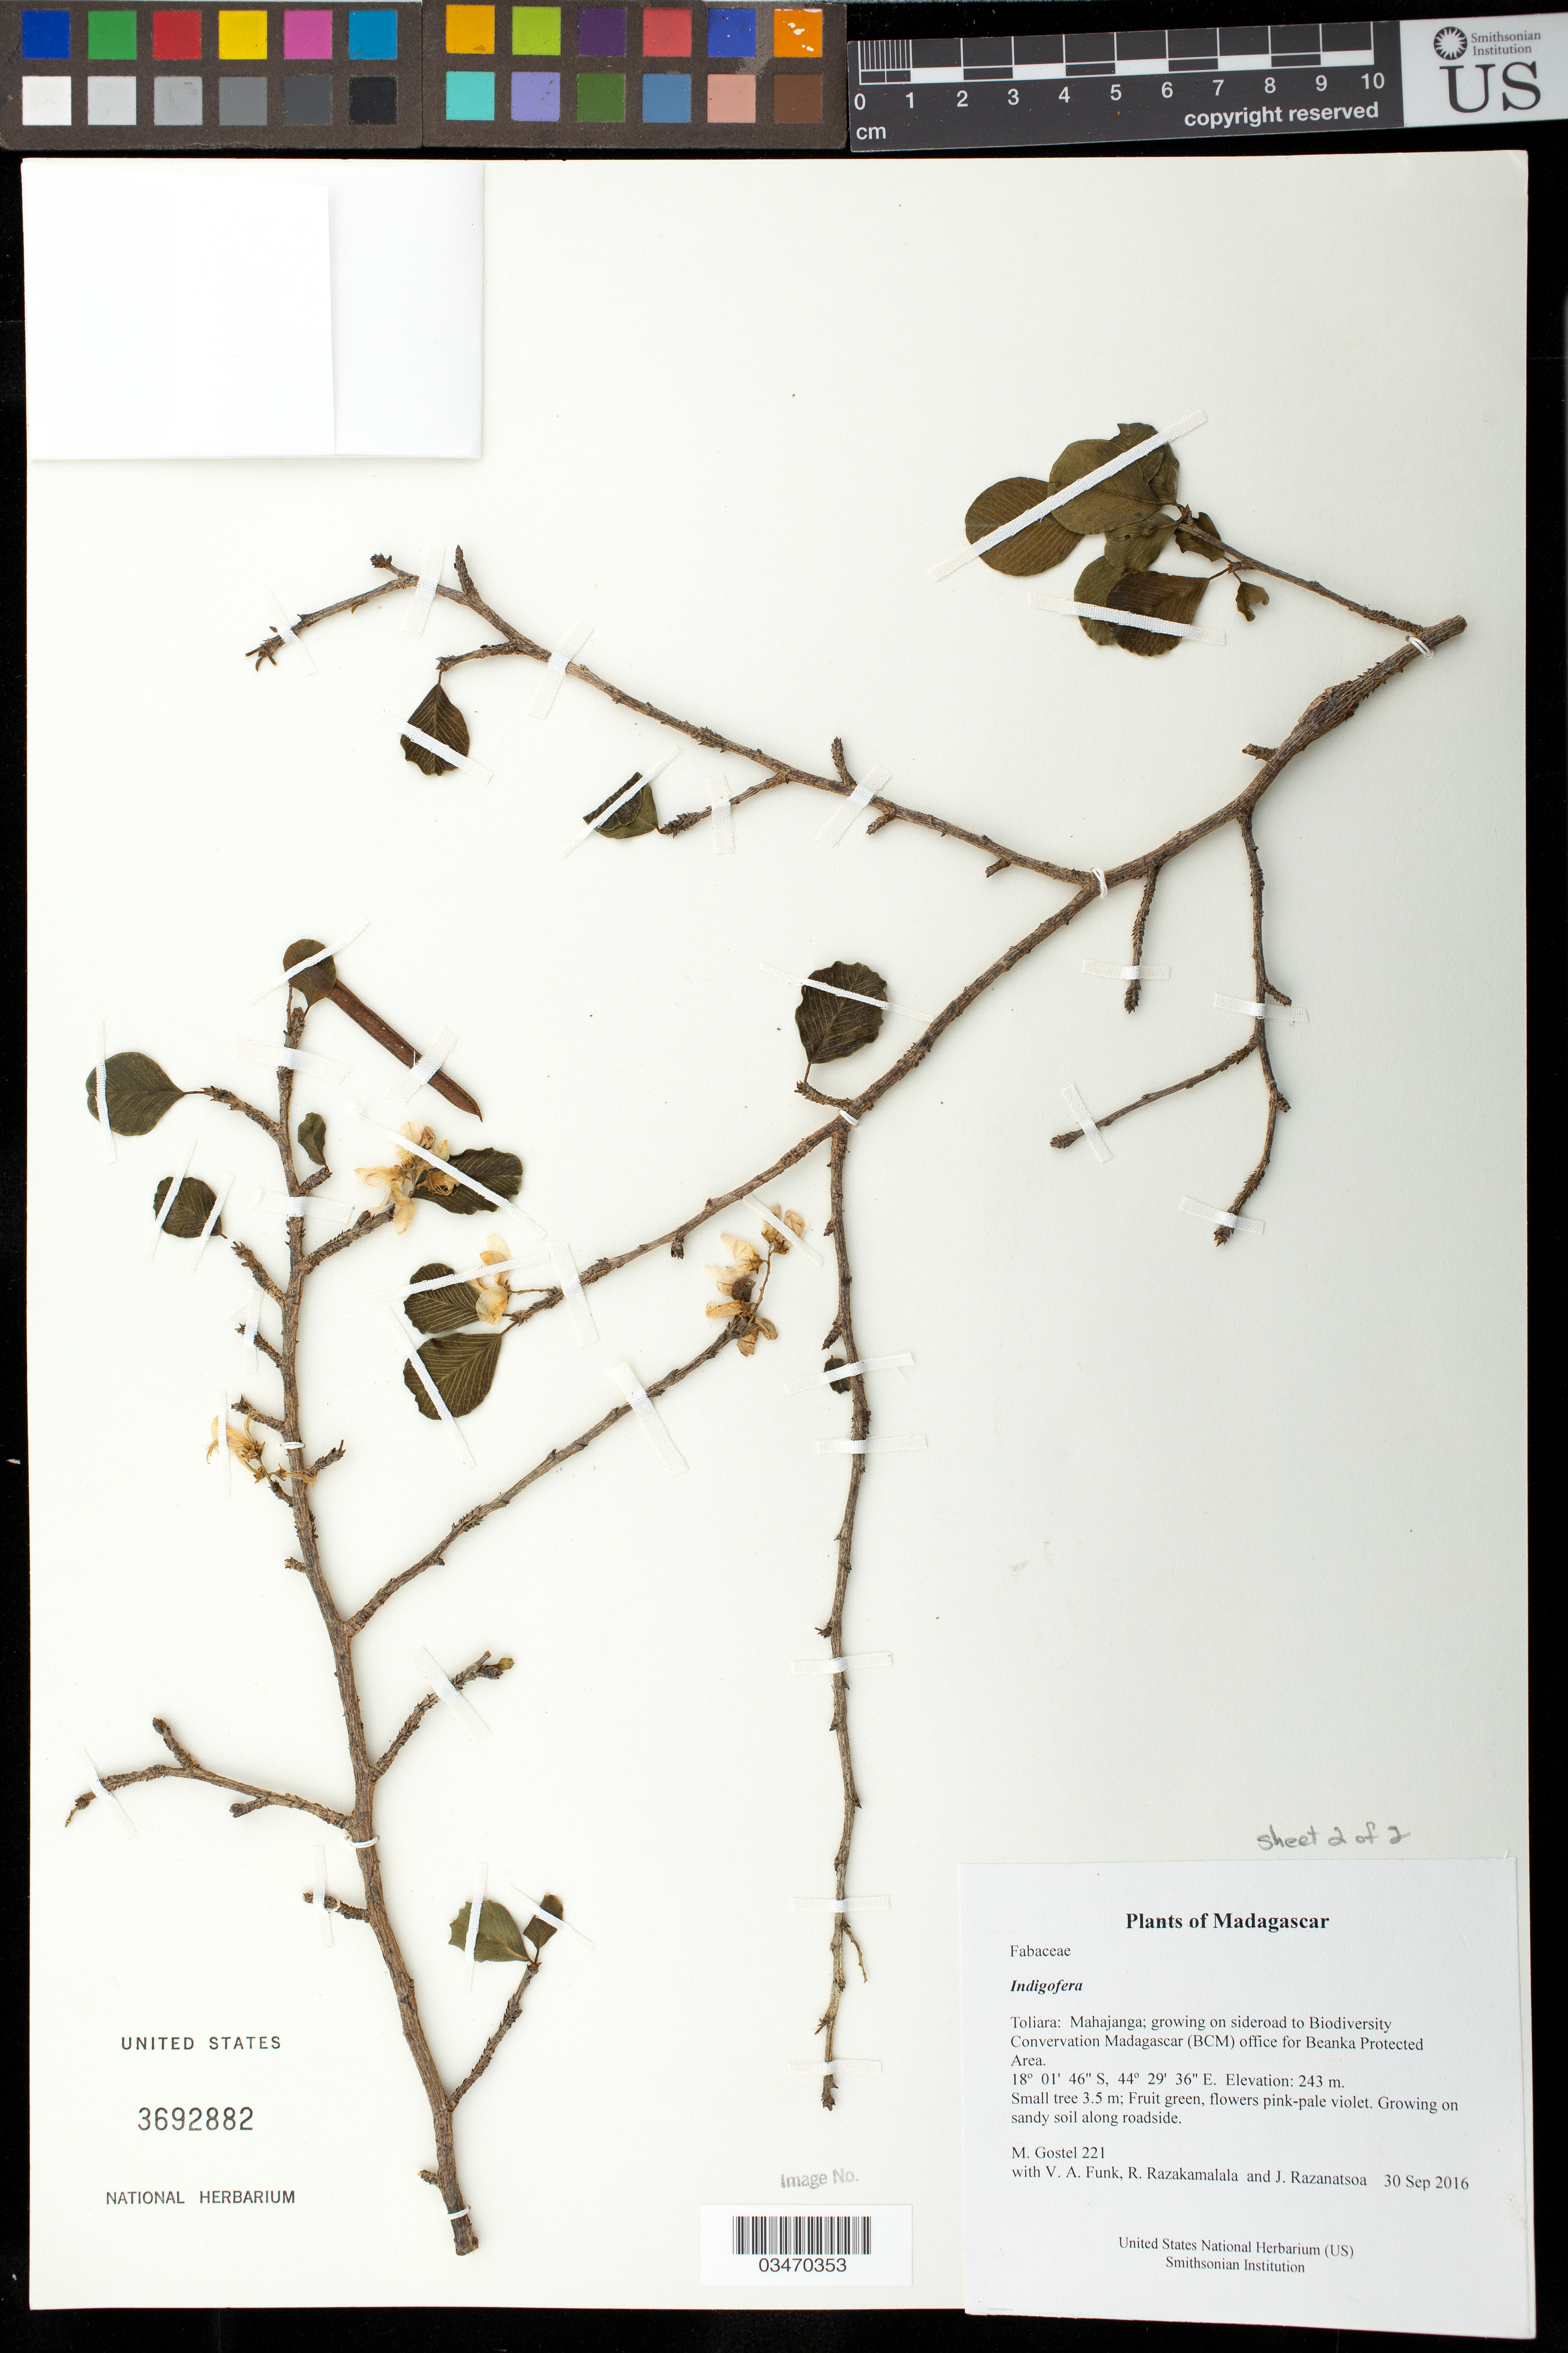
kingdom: Plantae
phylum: Tracheophyta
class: Magnoliopsida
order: Fabales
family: Fabaceae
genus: Indigofera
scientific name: Indigofera sp.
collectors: V. Funk, R. Razakamalala & J. Razanatsoa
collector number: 221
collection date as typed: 30 Sep 2016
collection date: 2016-09-30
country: Madagascar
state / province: Melaky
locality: Mahajanga; growing on sideroad to Biodiversity Convervation Madagascar (BCM) office for Beanka Protected Area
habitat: Growing on sandy soil along roadside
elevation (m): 243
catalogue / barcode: US 3692882